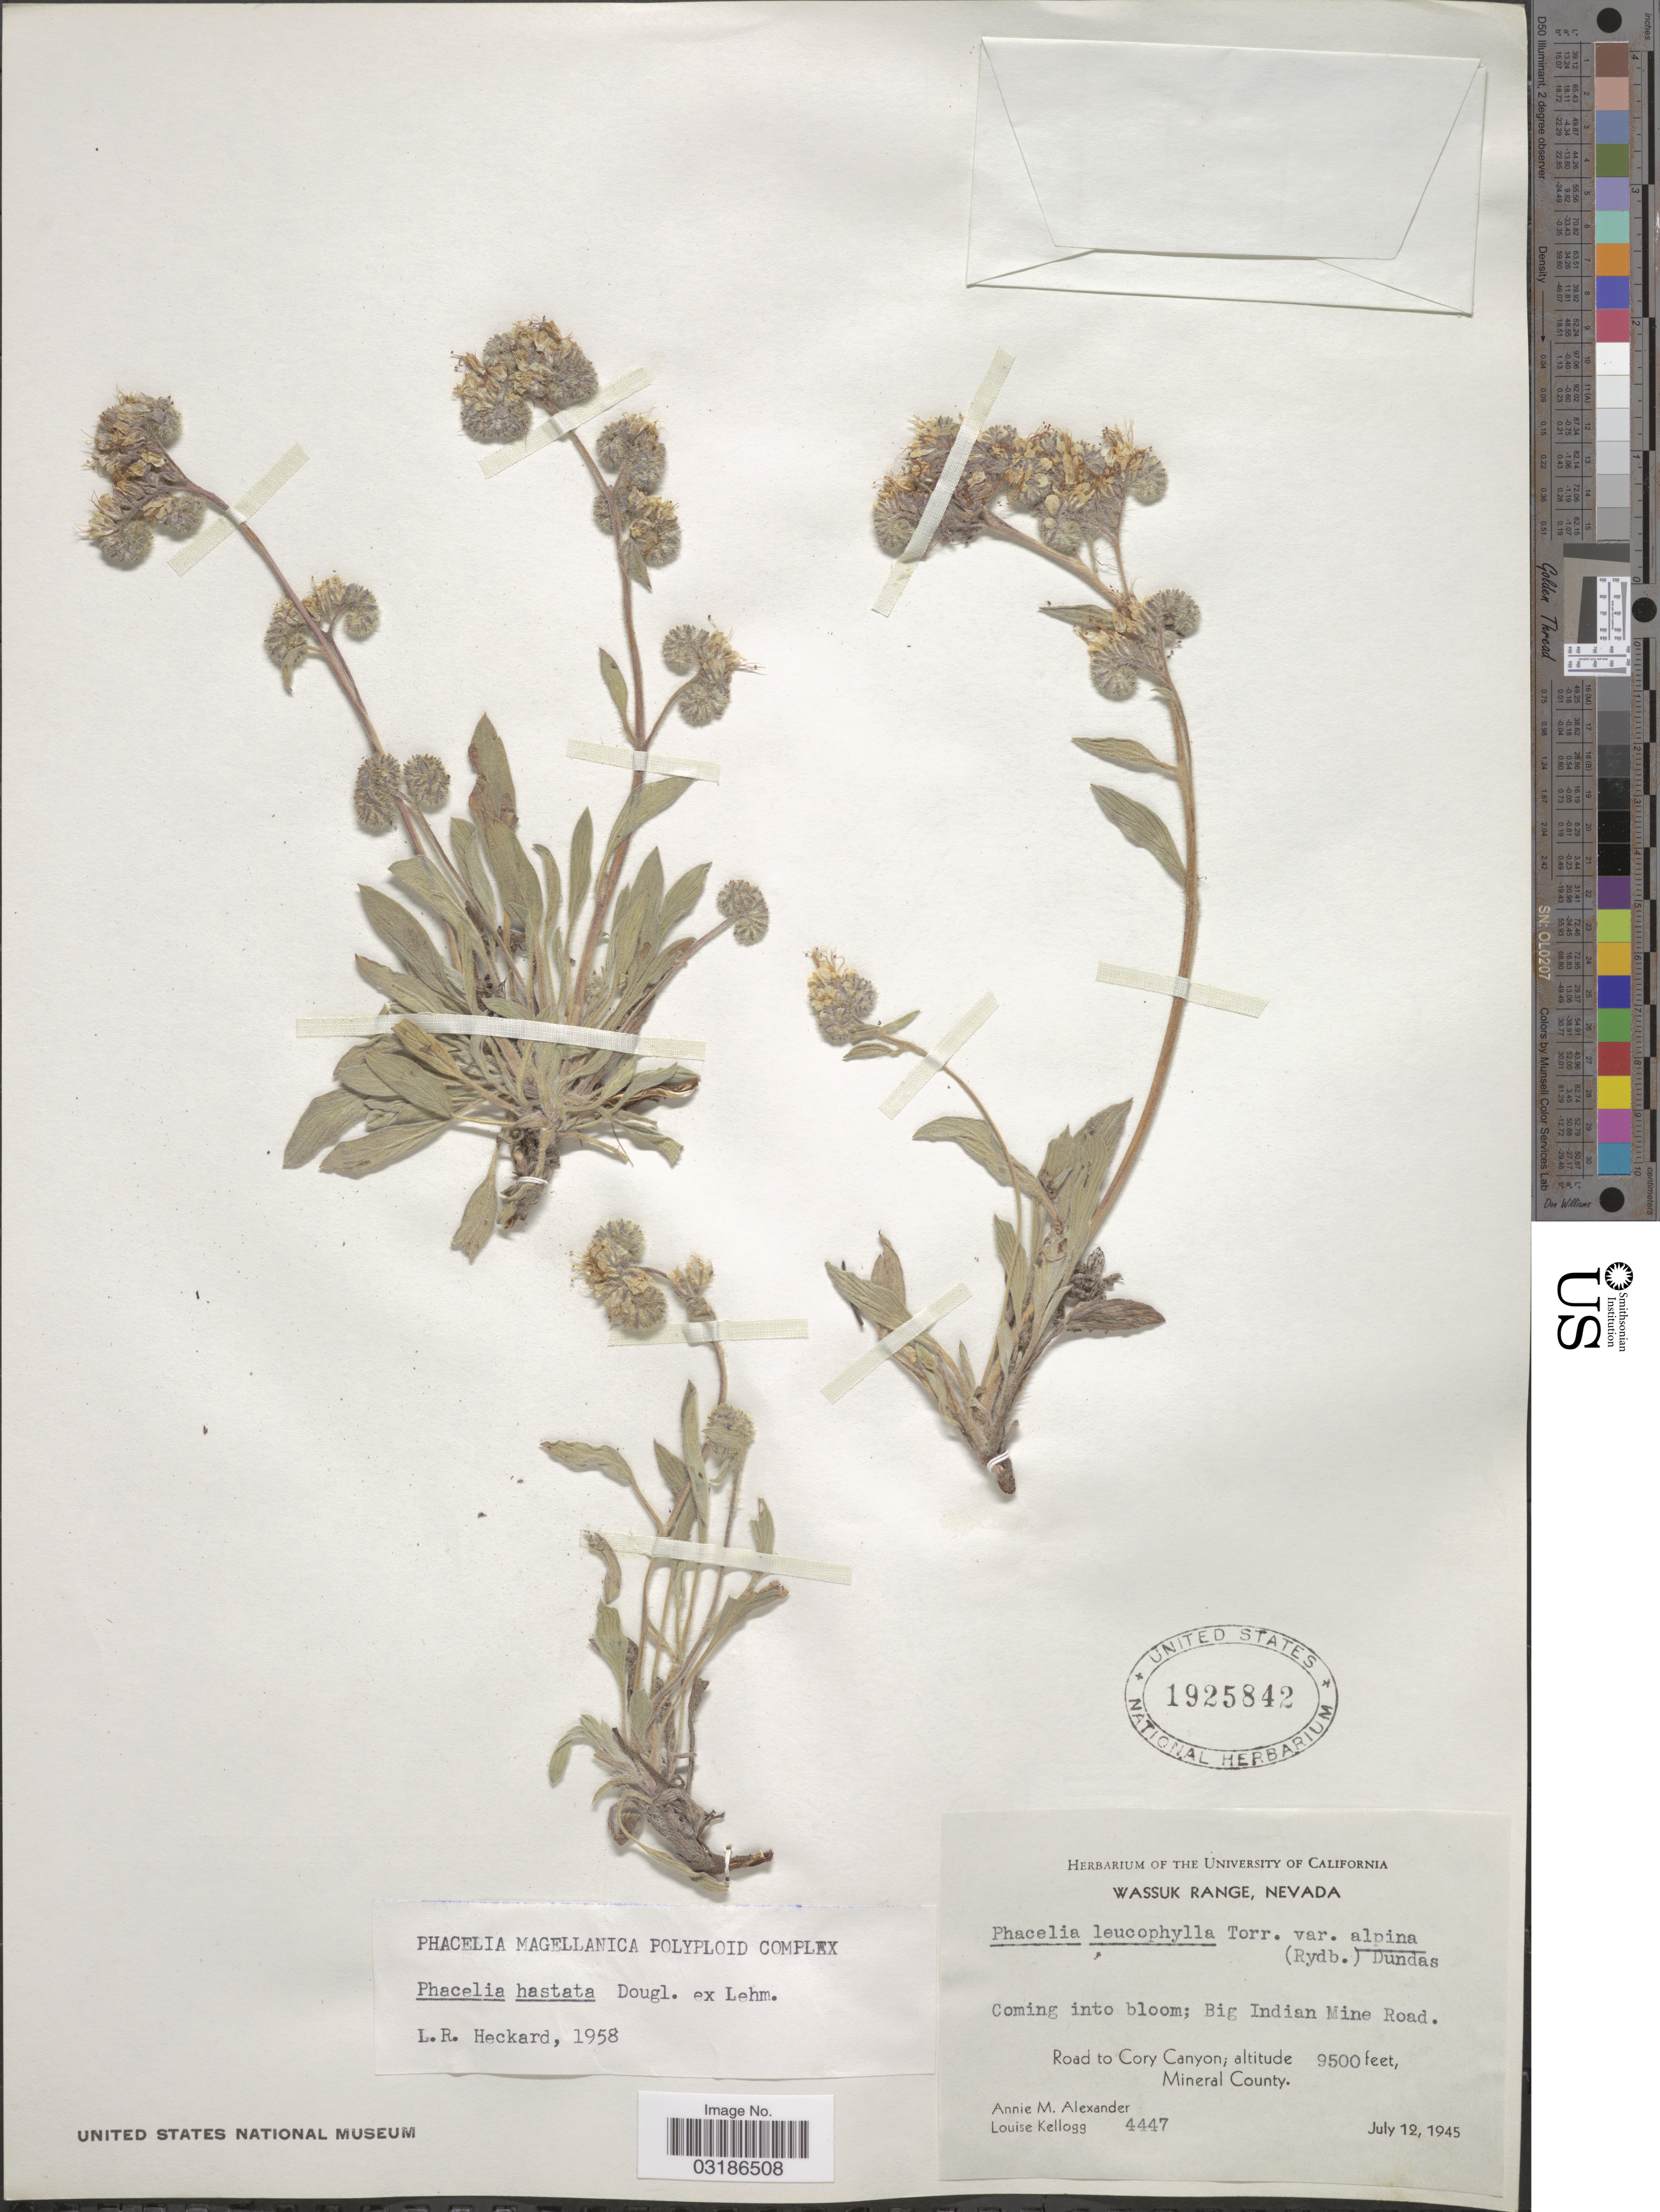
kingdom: Plantae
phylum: Tracheophyta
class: Magnoliopsida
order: Boraginales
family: Hydrophyllaceae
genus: Phacelia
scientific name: Phacelia hastata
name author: Douglas ex Lehm.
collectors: A. M. Alexander & L. Kellogg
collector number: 4447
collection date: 1945-07-12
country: United States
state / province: Nevada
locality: Wassuk Range, Big Indian Mine Road, Road to Cory Canyon, Mineral County.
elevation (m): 2896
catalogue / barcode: US 1925842